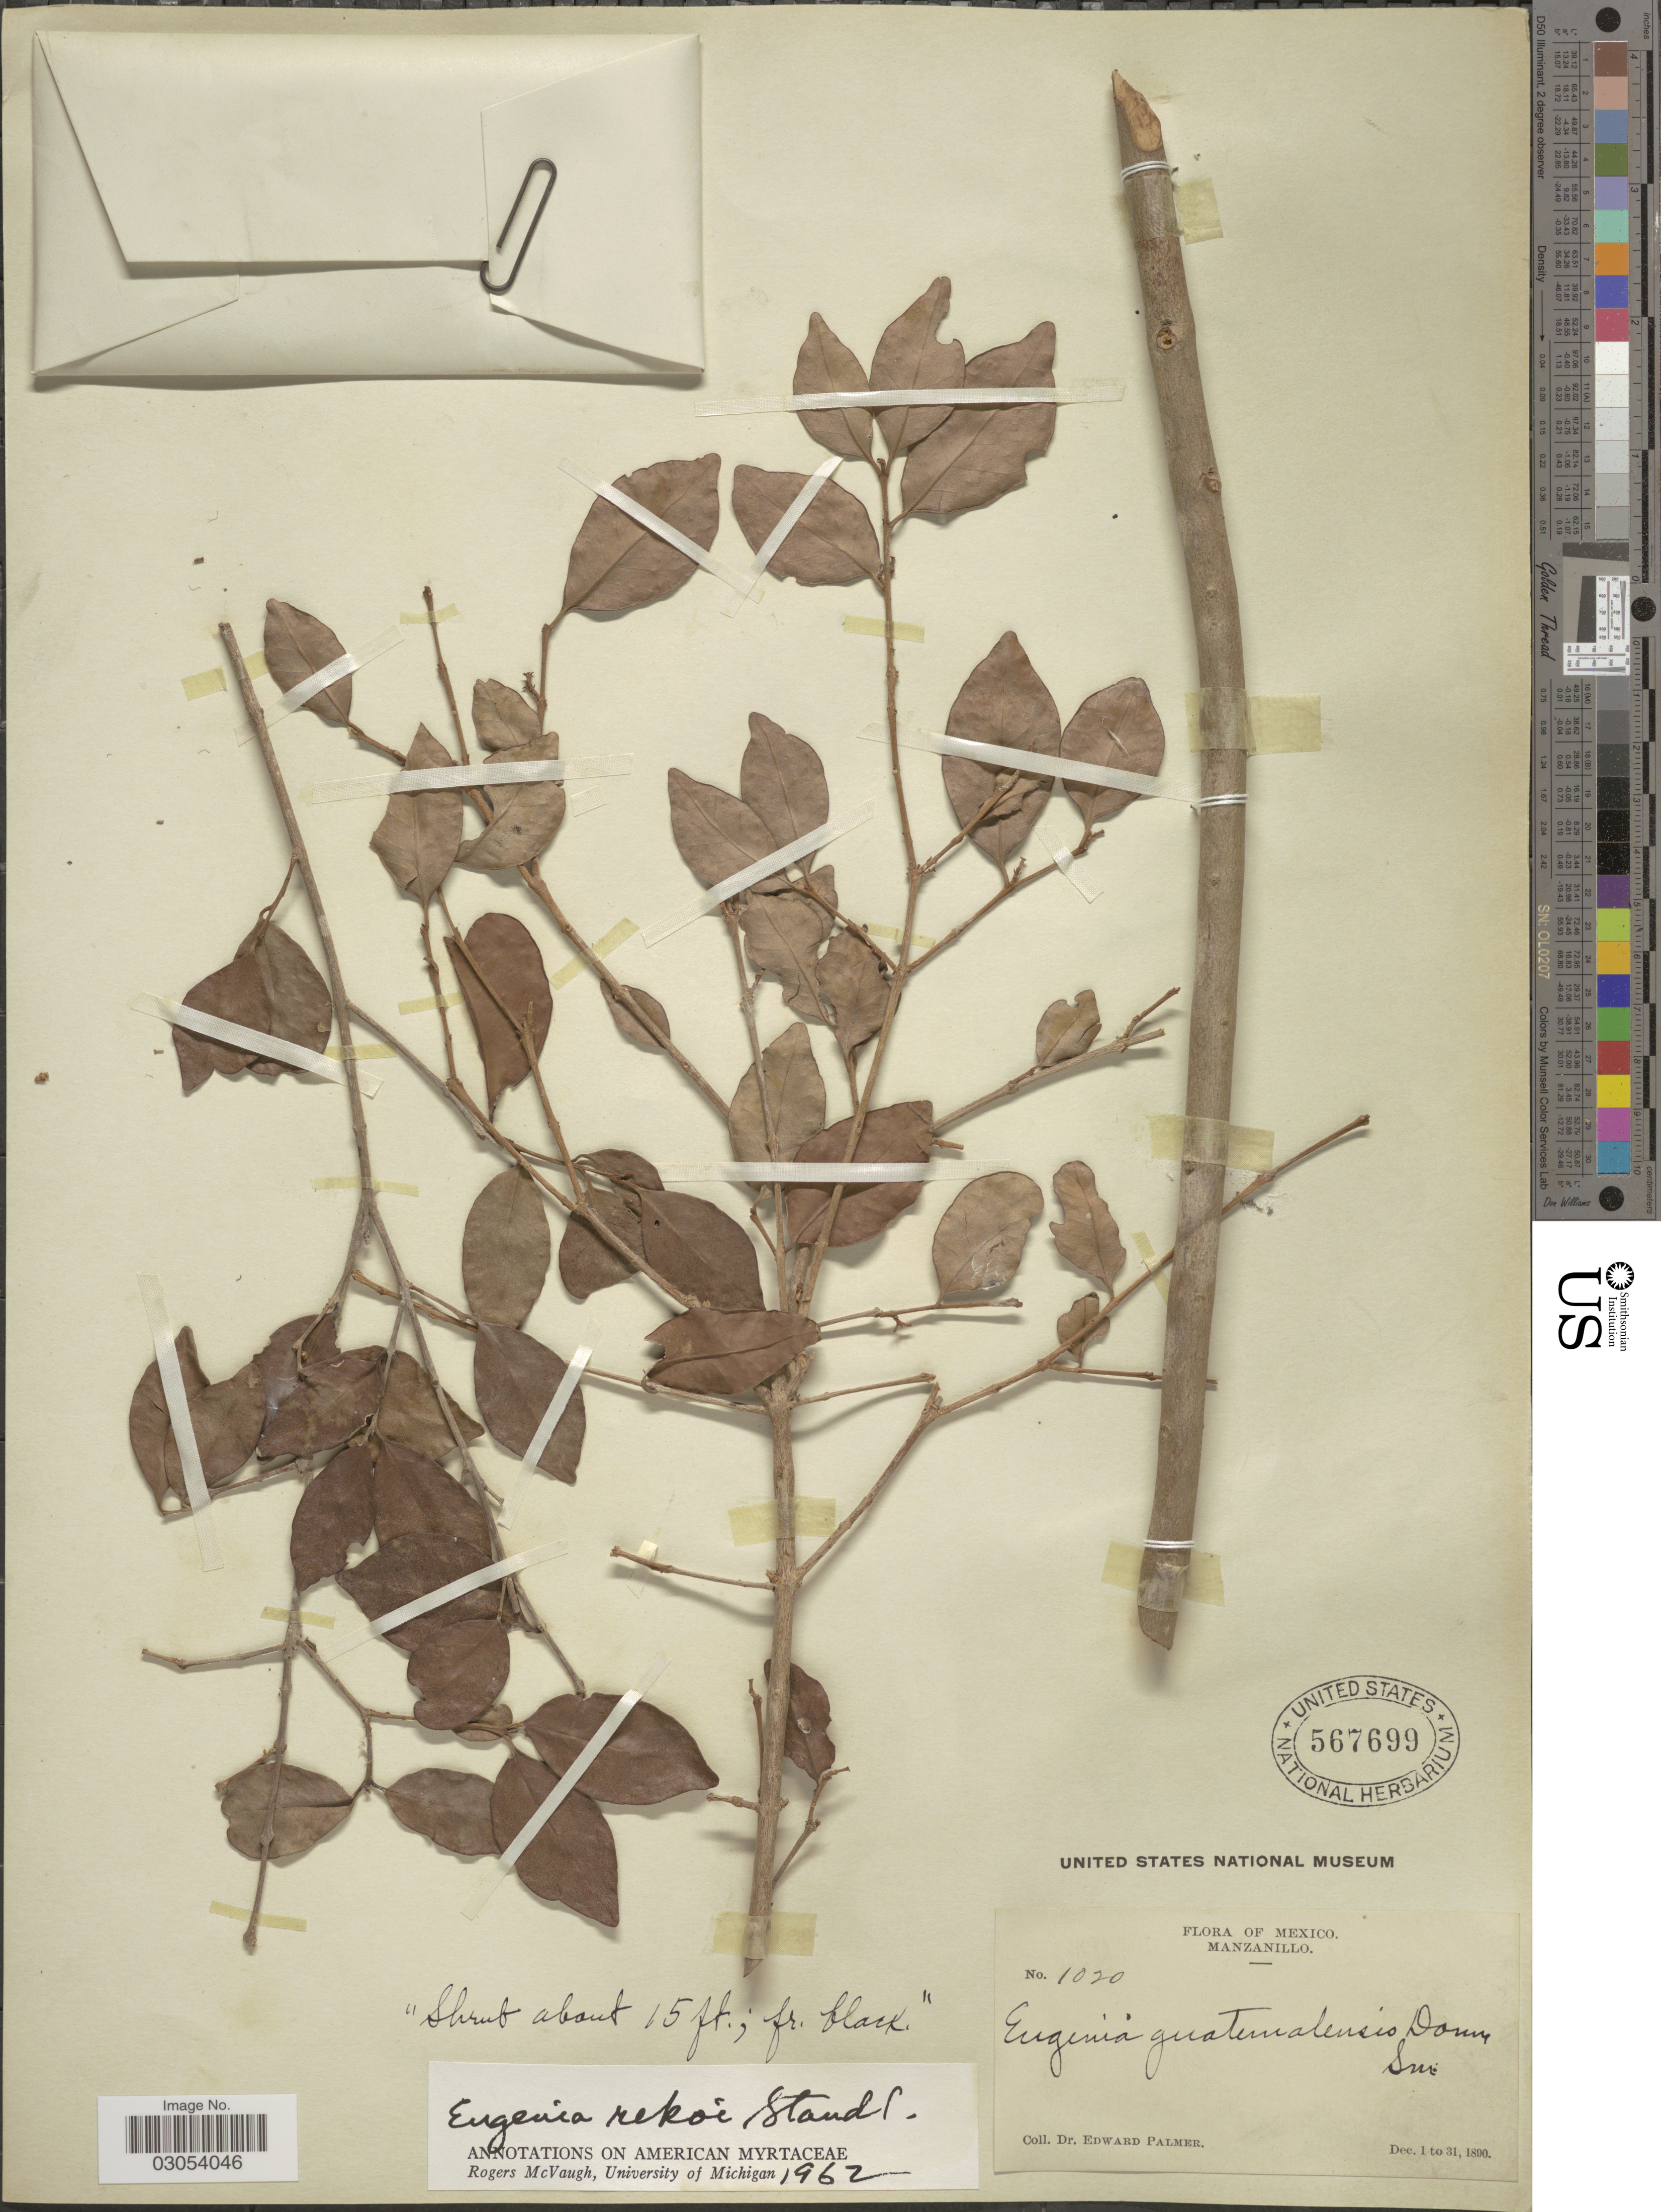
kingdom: Plantae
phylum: Tracheophyta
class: Magnoliopsida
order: Myrtales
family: Myrtaceae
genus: Eugenia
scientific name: Eugenia rekoi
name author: Standl.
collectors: E. Palmer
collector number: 1020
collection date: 1890-12-01/1890-12-31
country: Mexico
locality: Manzanillo.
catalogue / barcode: US 567699